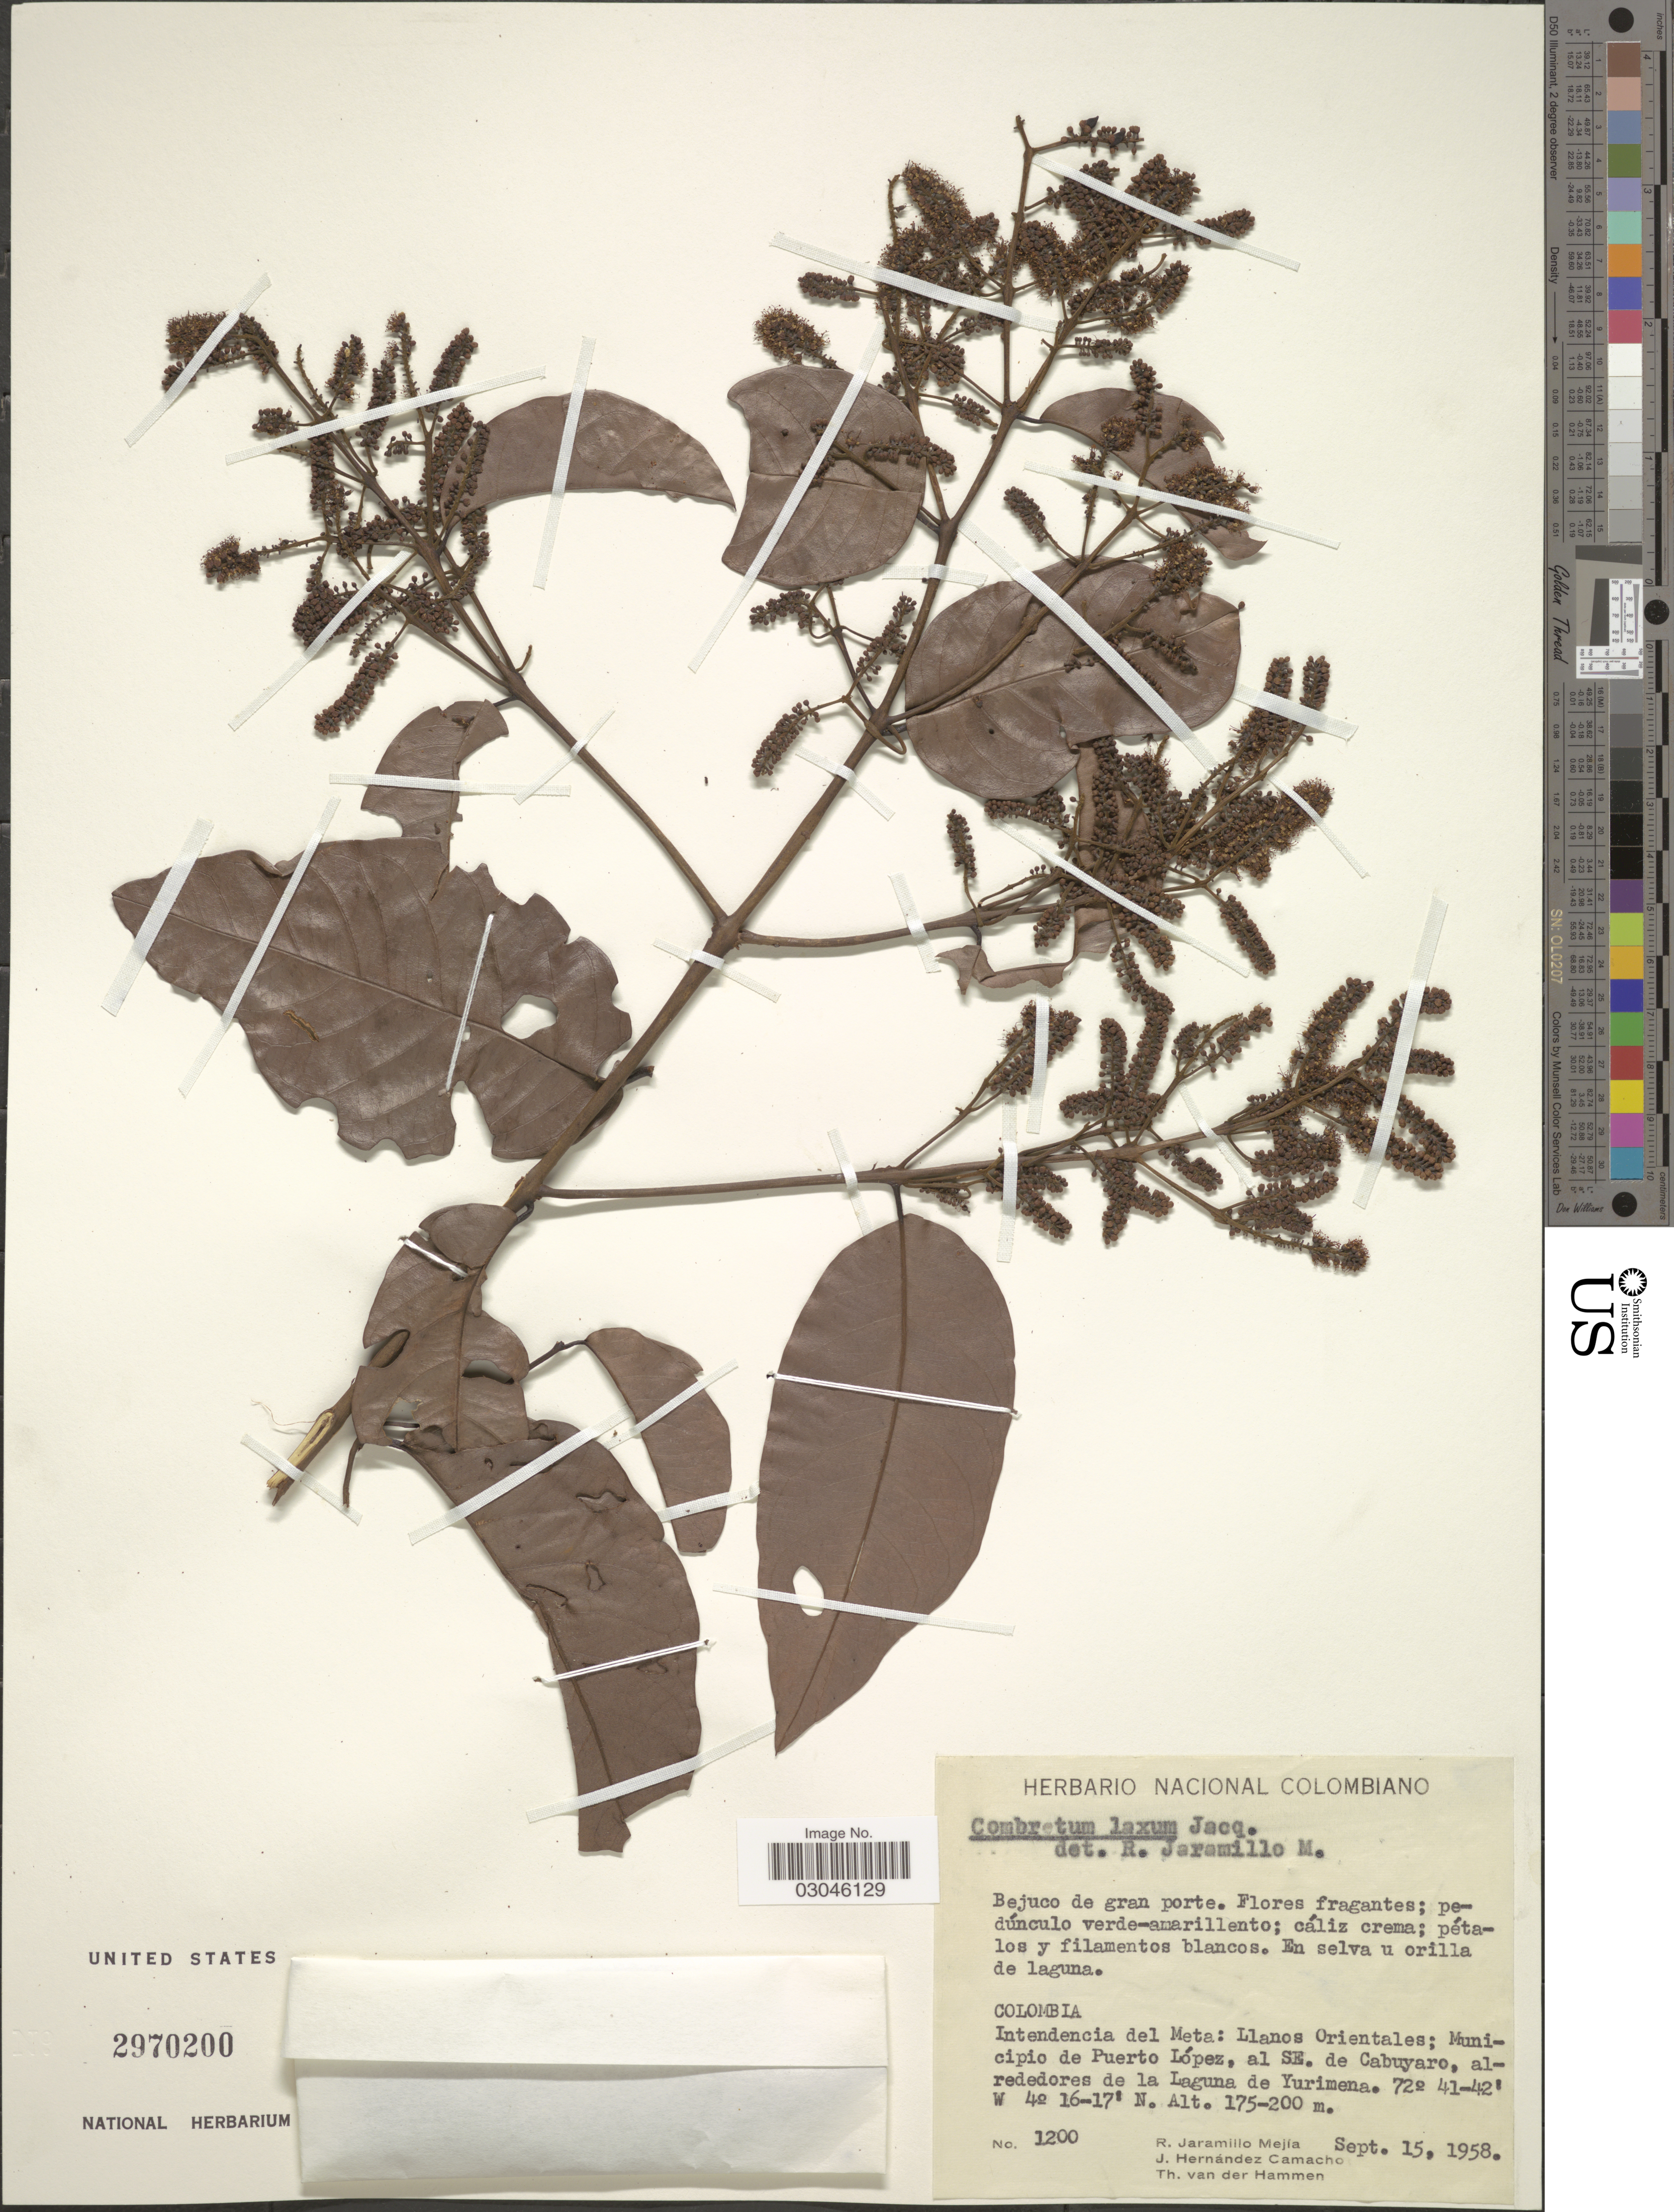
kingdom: Plantae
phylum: Tracheophyta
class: Magnoliopsida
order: Myrtales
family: Combretaceae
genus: Combretum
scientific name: Combretum laxum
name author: Jacq.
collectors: R. Jaramillo M., J. Hernandez Camacho & T. Van der Hammen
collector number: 1200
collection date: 1958-09-15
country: Colombia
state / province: Meta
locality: Intendencia del Meta: Llanos Orientales; Municipio de Puerto López, al SE. de Cabuyaro, alrededores de la Laguna de Yurimena.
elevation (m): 175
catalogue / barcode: US 2970200